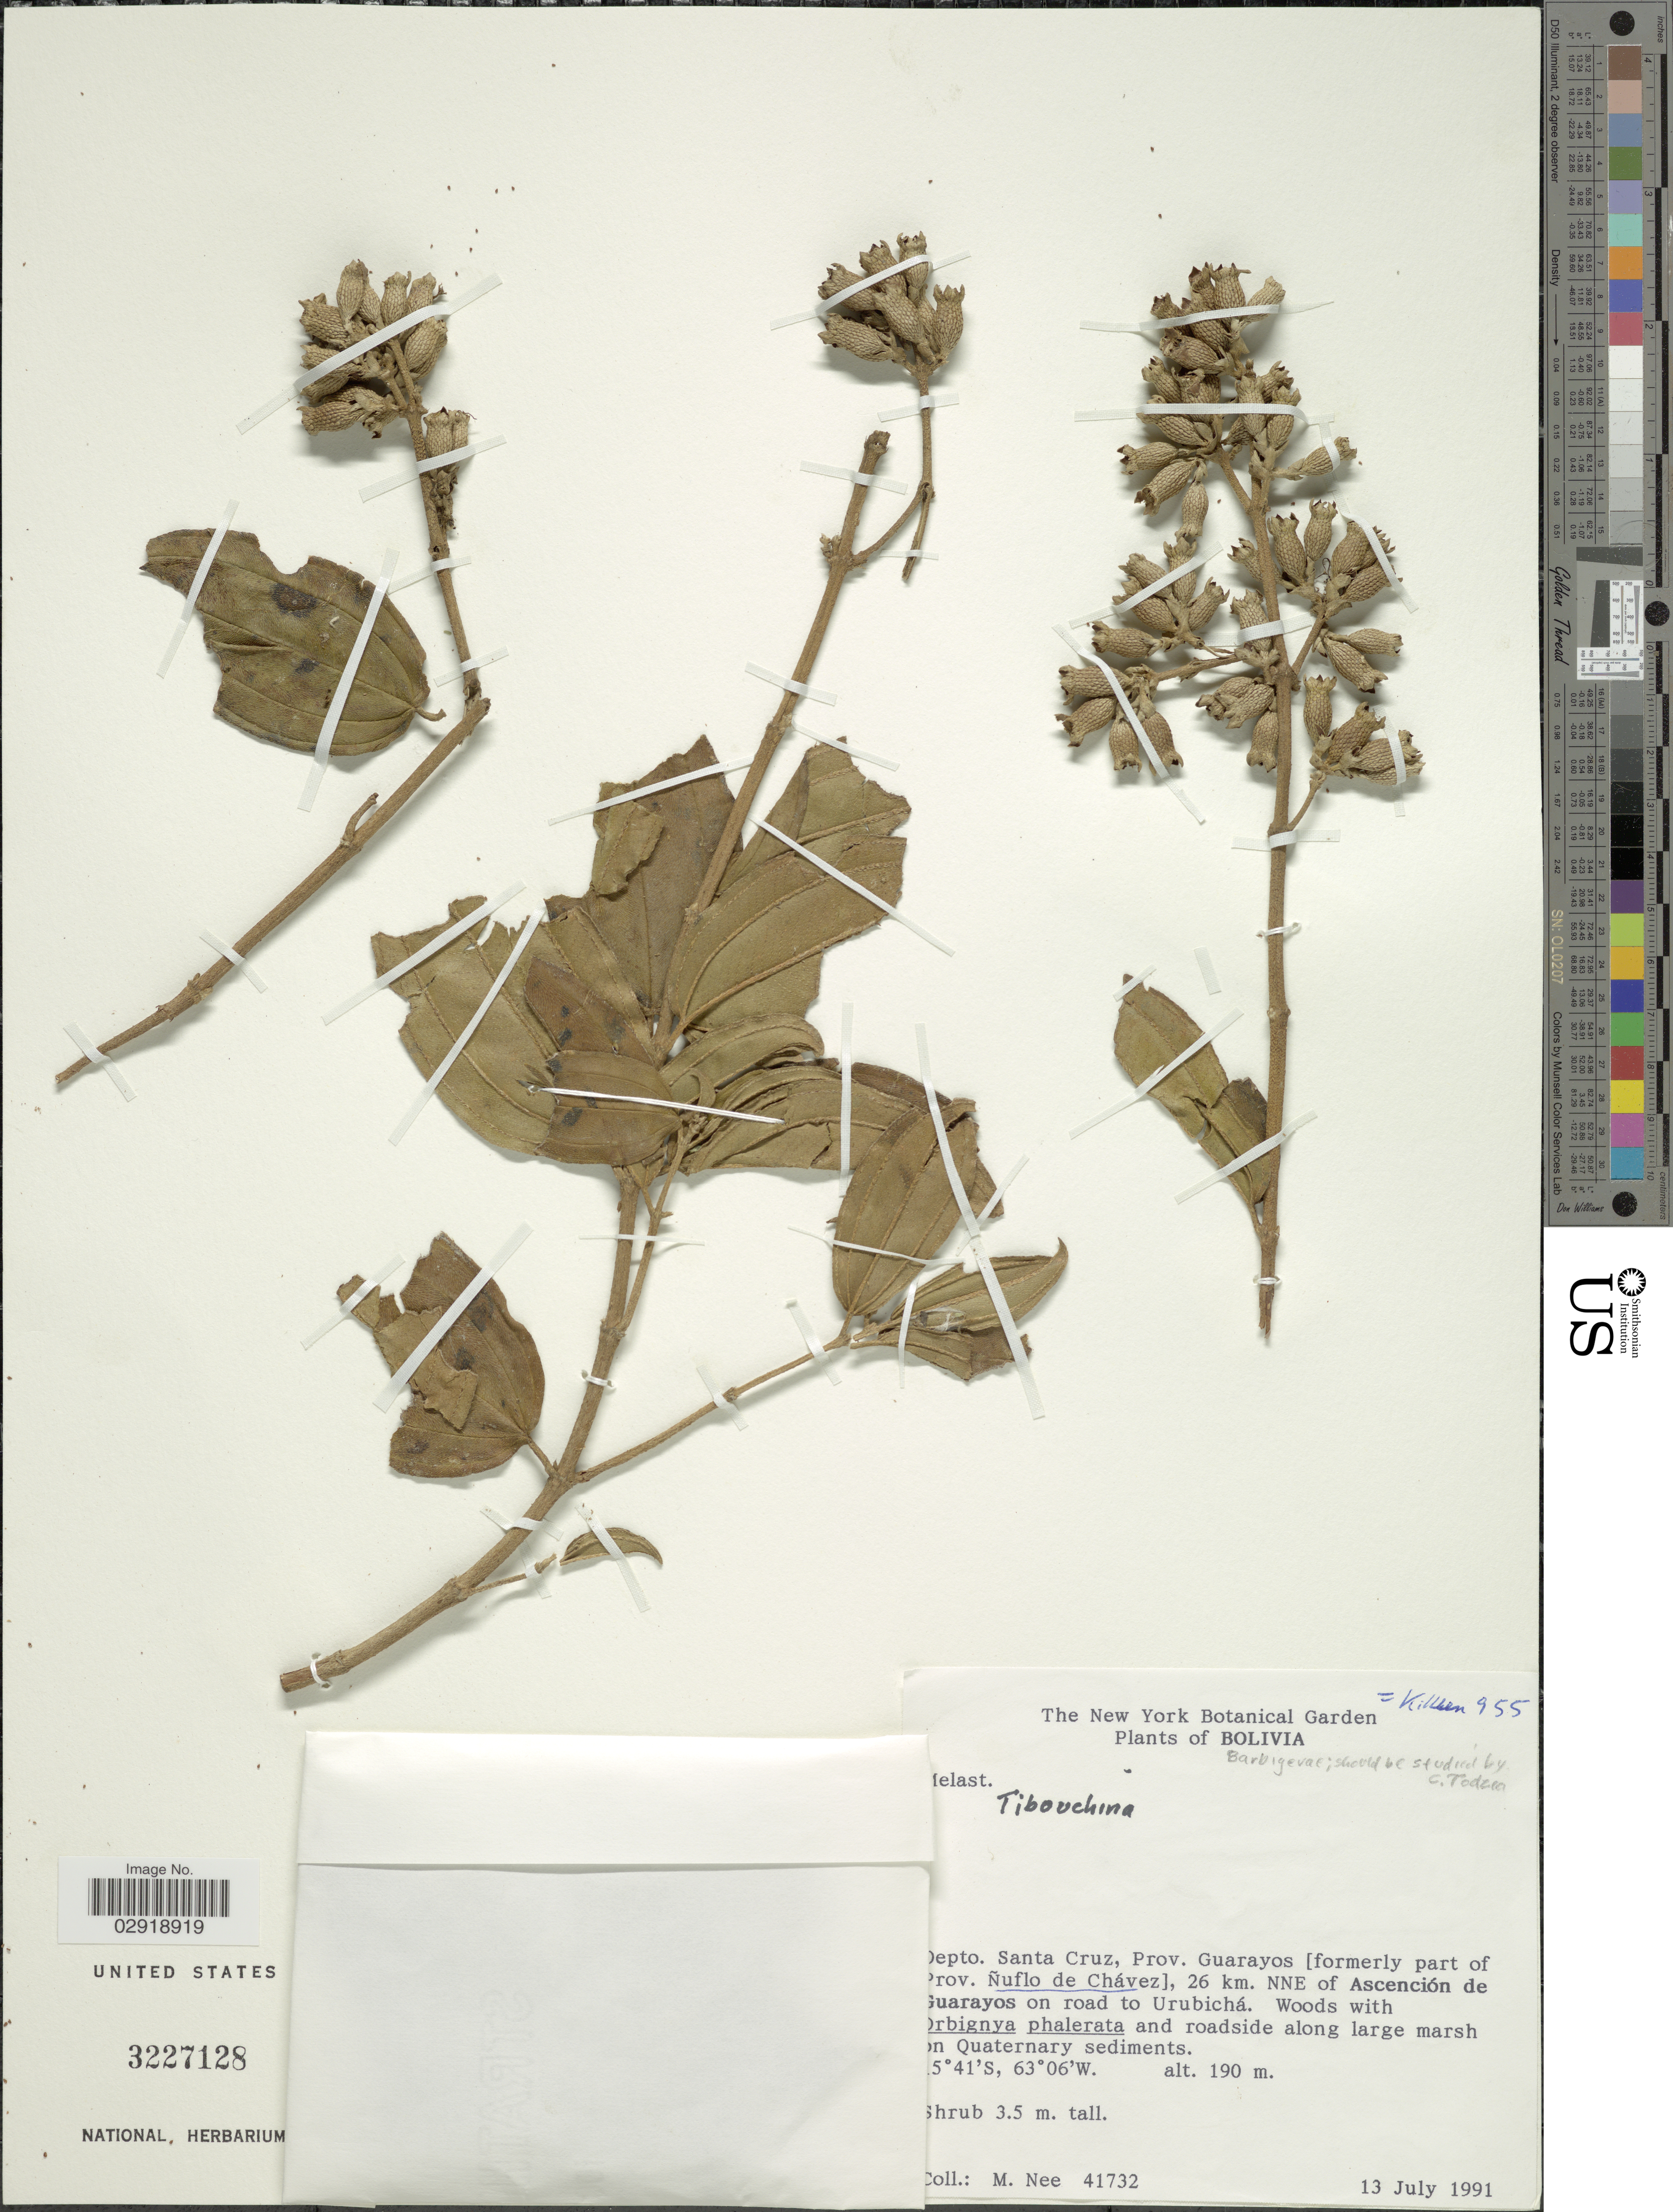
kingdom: Plantae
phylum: Tracheophyta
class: Magnoliopsida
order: Myrtales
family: Melastomataceae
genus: Tibouchina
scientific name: Tibouchina pogonanthera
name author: (Naudin) Cogn.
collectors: M. Nee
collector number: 41732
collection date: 1991-07-13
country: Bolivia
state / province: Santa Cruz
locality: Depto. Santa Cruz, Prov. Guarayos [formerly part of Prov. Ñuflo de Chávez], 26 km. NNE of Ascención de Guarayos on road to Urubichá.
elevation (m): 190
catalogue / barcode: US 3227128